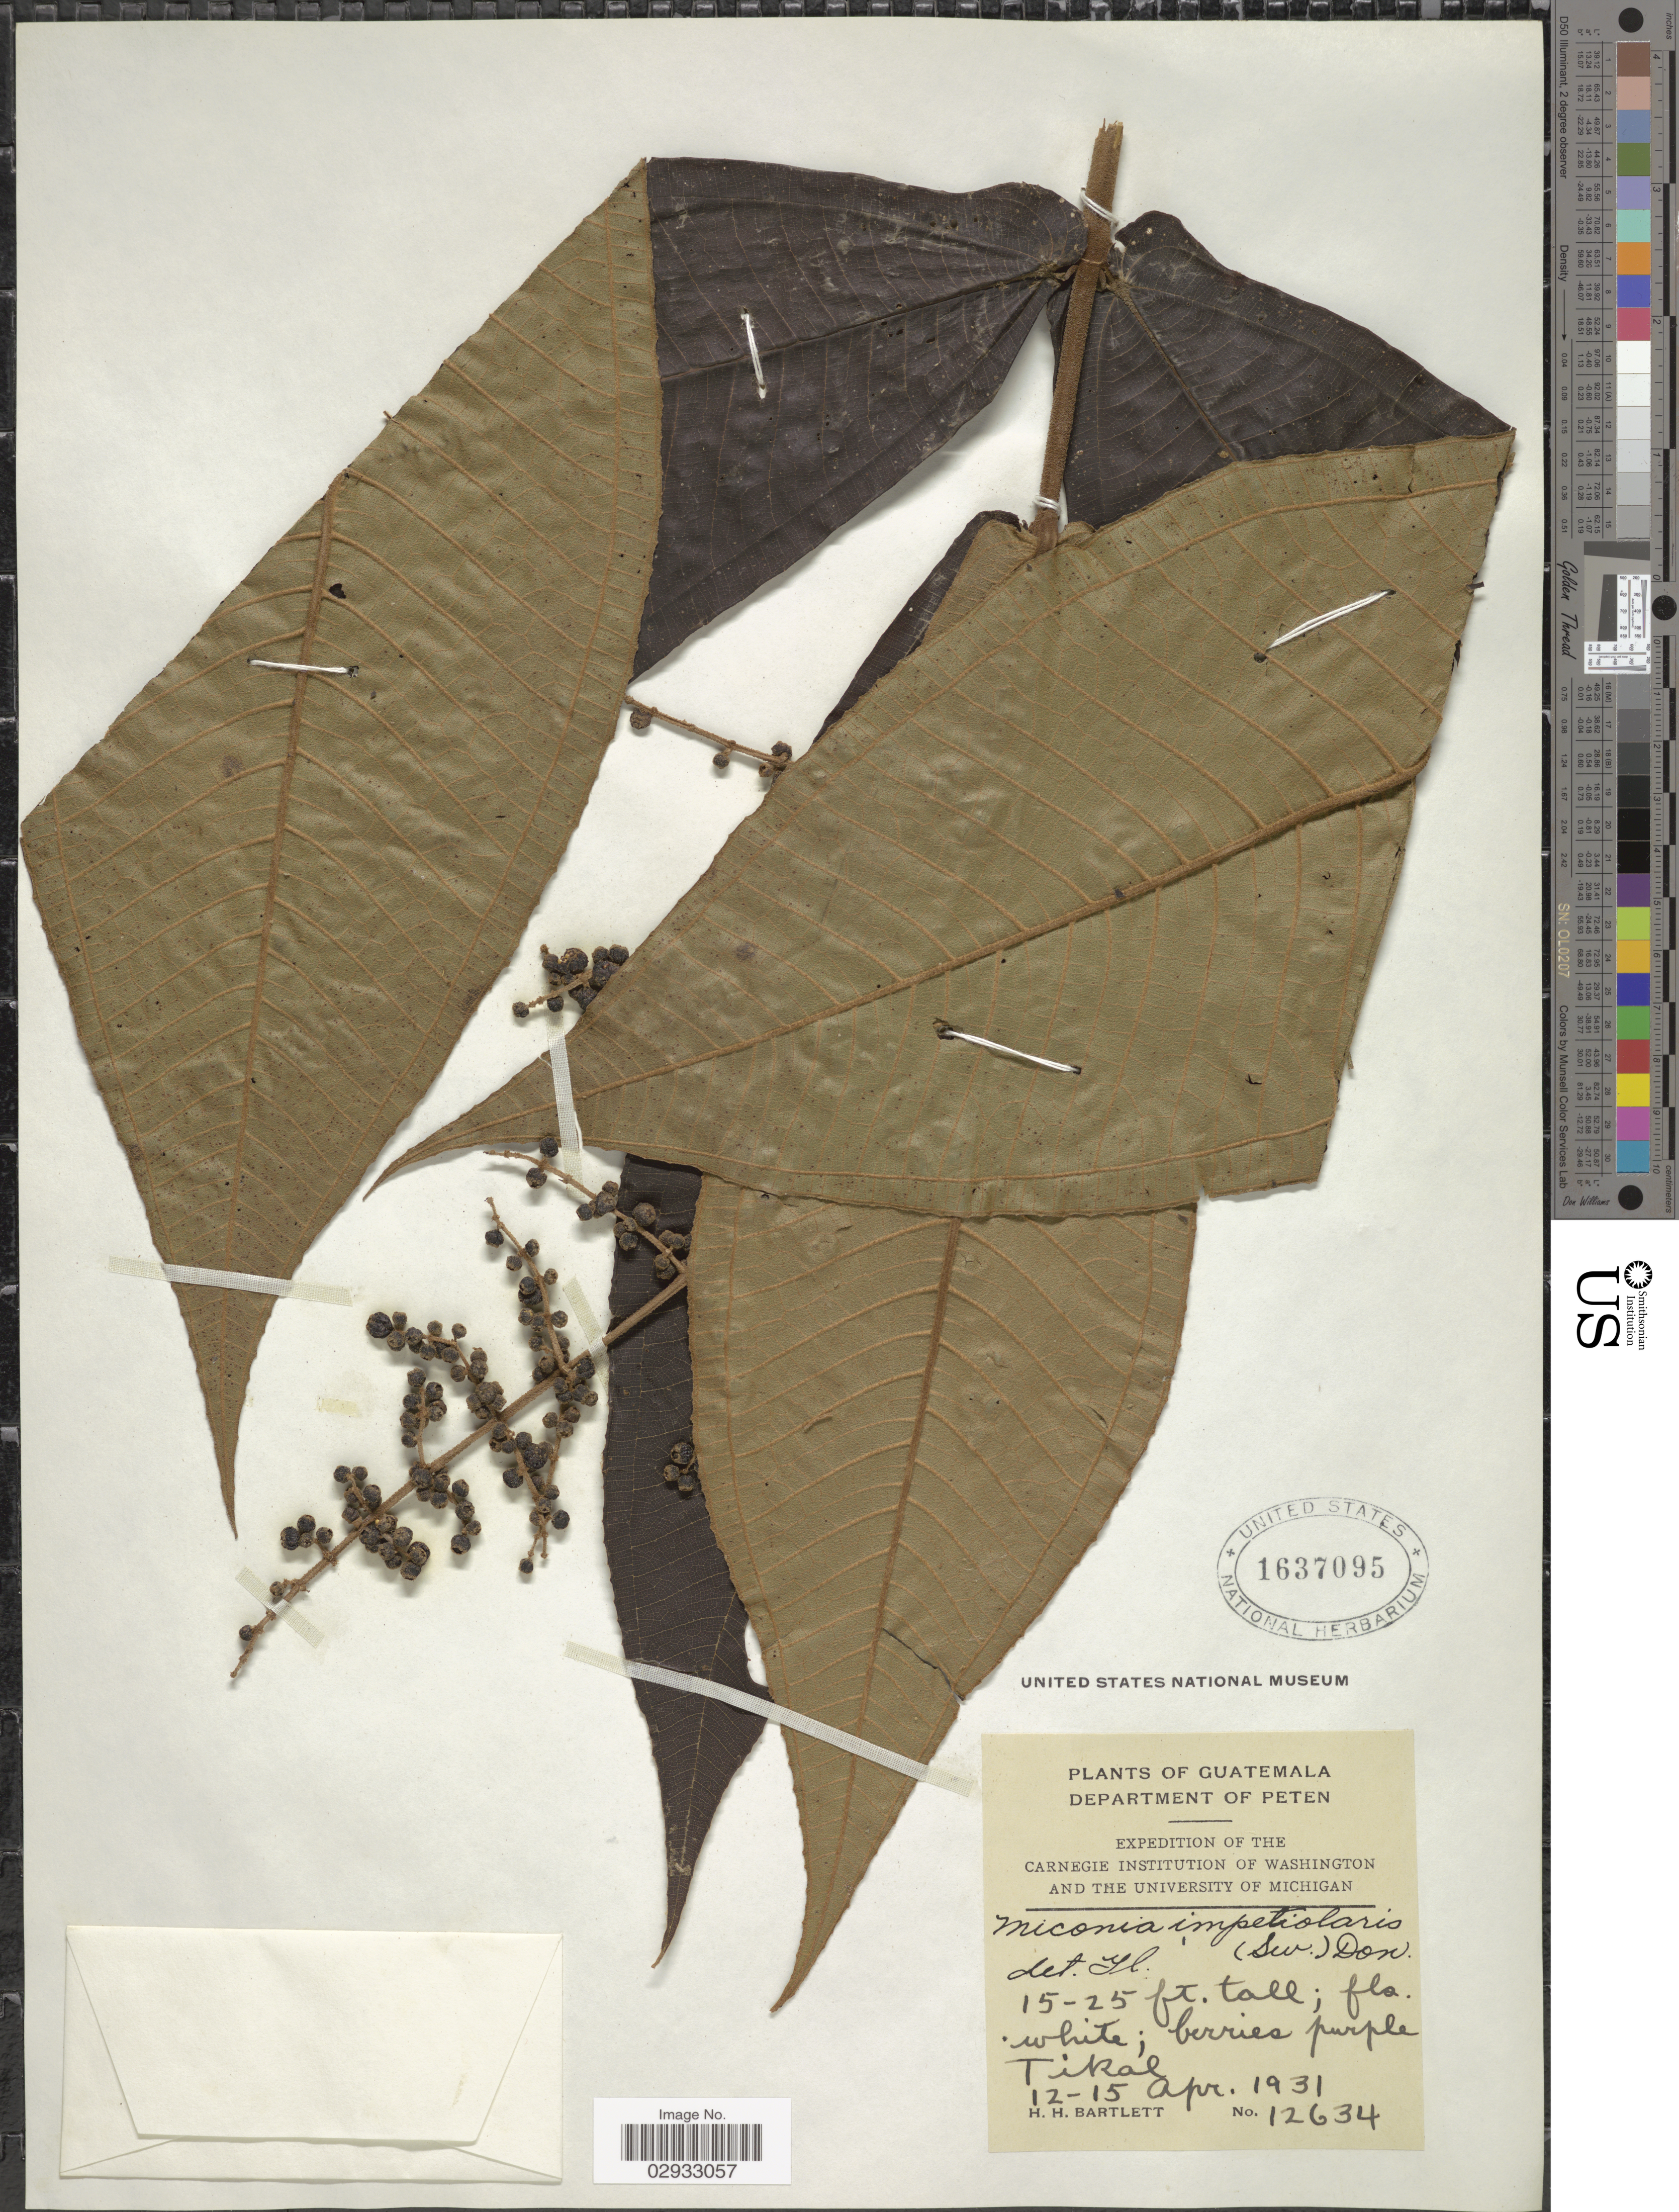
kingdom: Plantae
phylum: Tracheophyta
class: Magnoliopsida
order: Myrtales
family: Melastomataceae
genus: Miconia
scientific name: Miconia impetiolaris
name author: (Sw.) D. Don ex DC.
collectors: H. H. Bartlett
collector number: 12634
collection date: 1931-04-12/1931-04-15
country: Guatemala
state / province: El Petén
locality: Department of Peten. Tikal.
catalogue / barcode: US 1637095